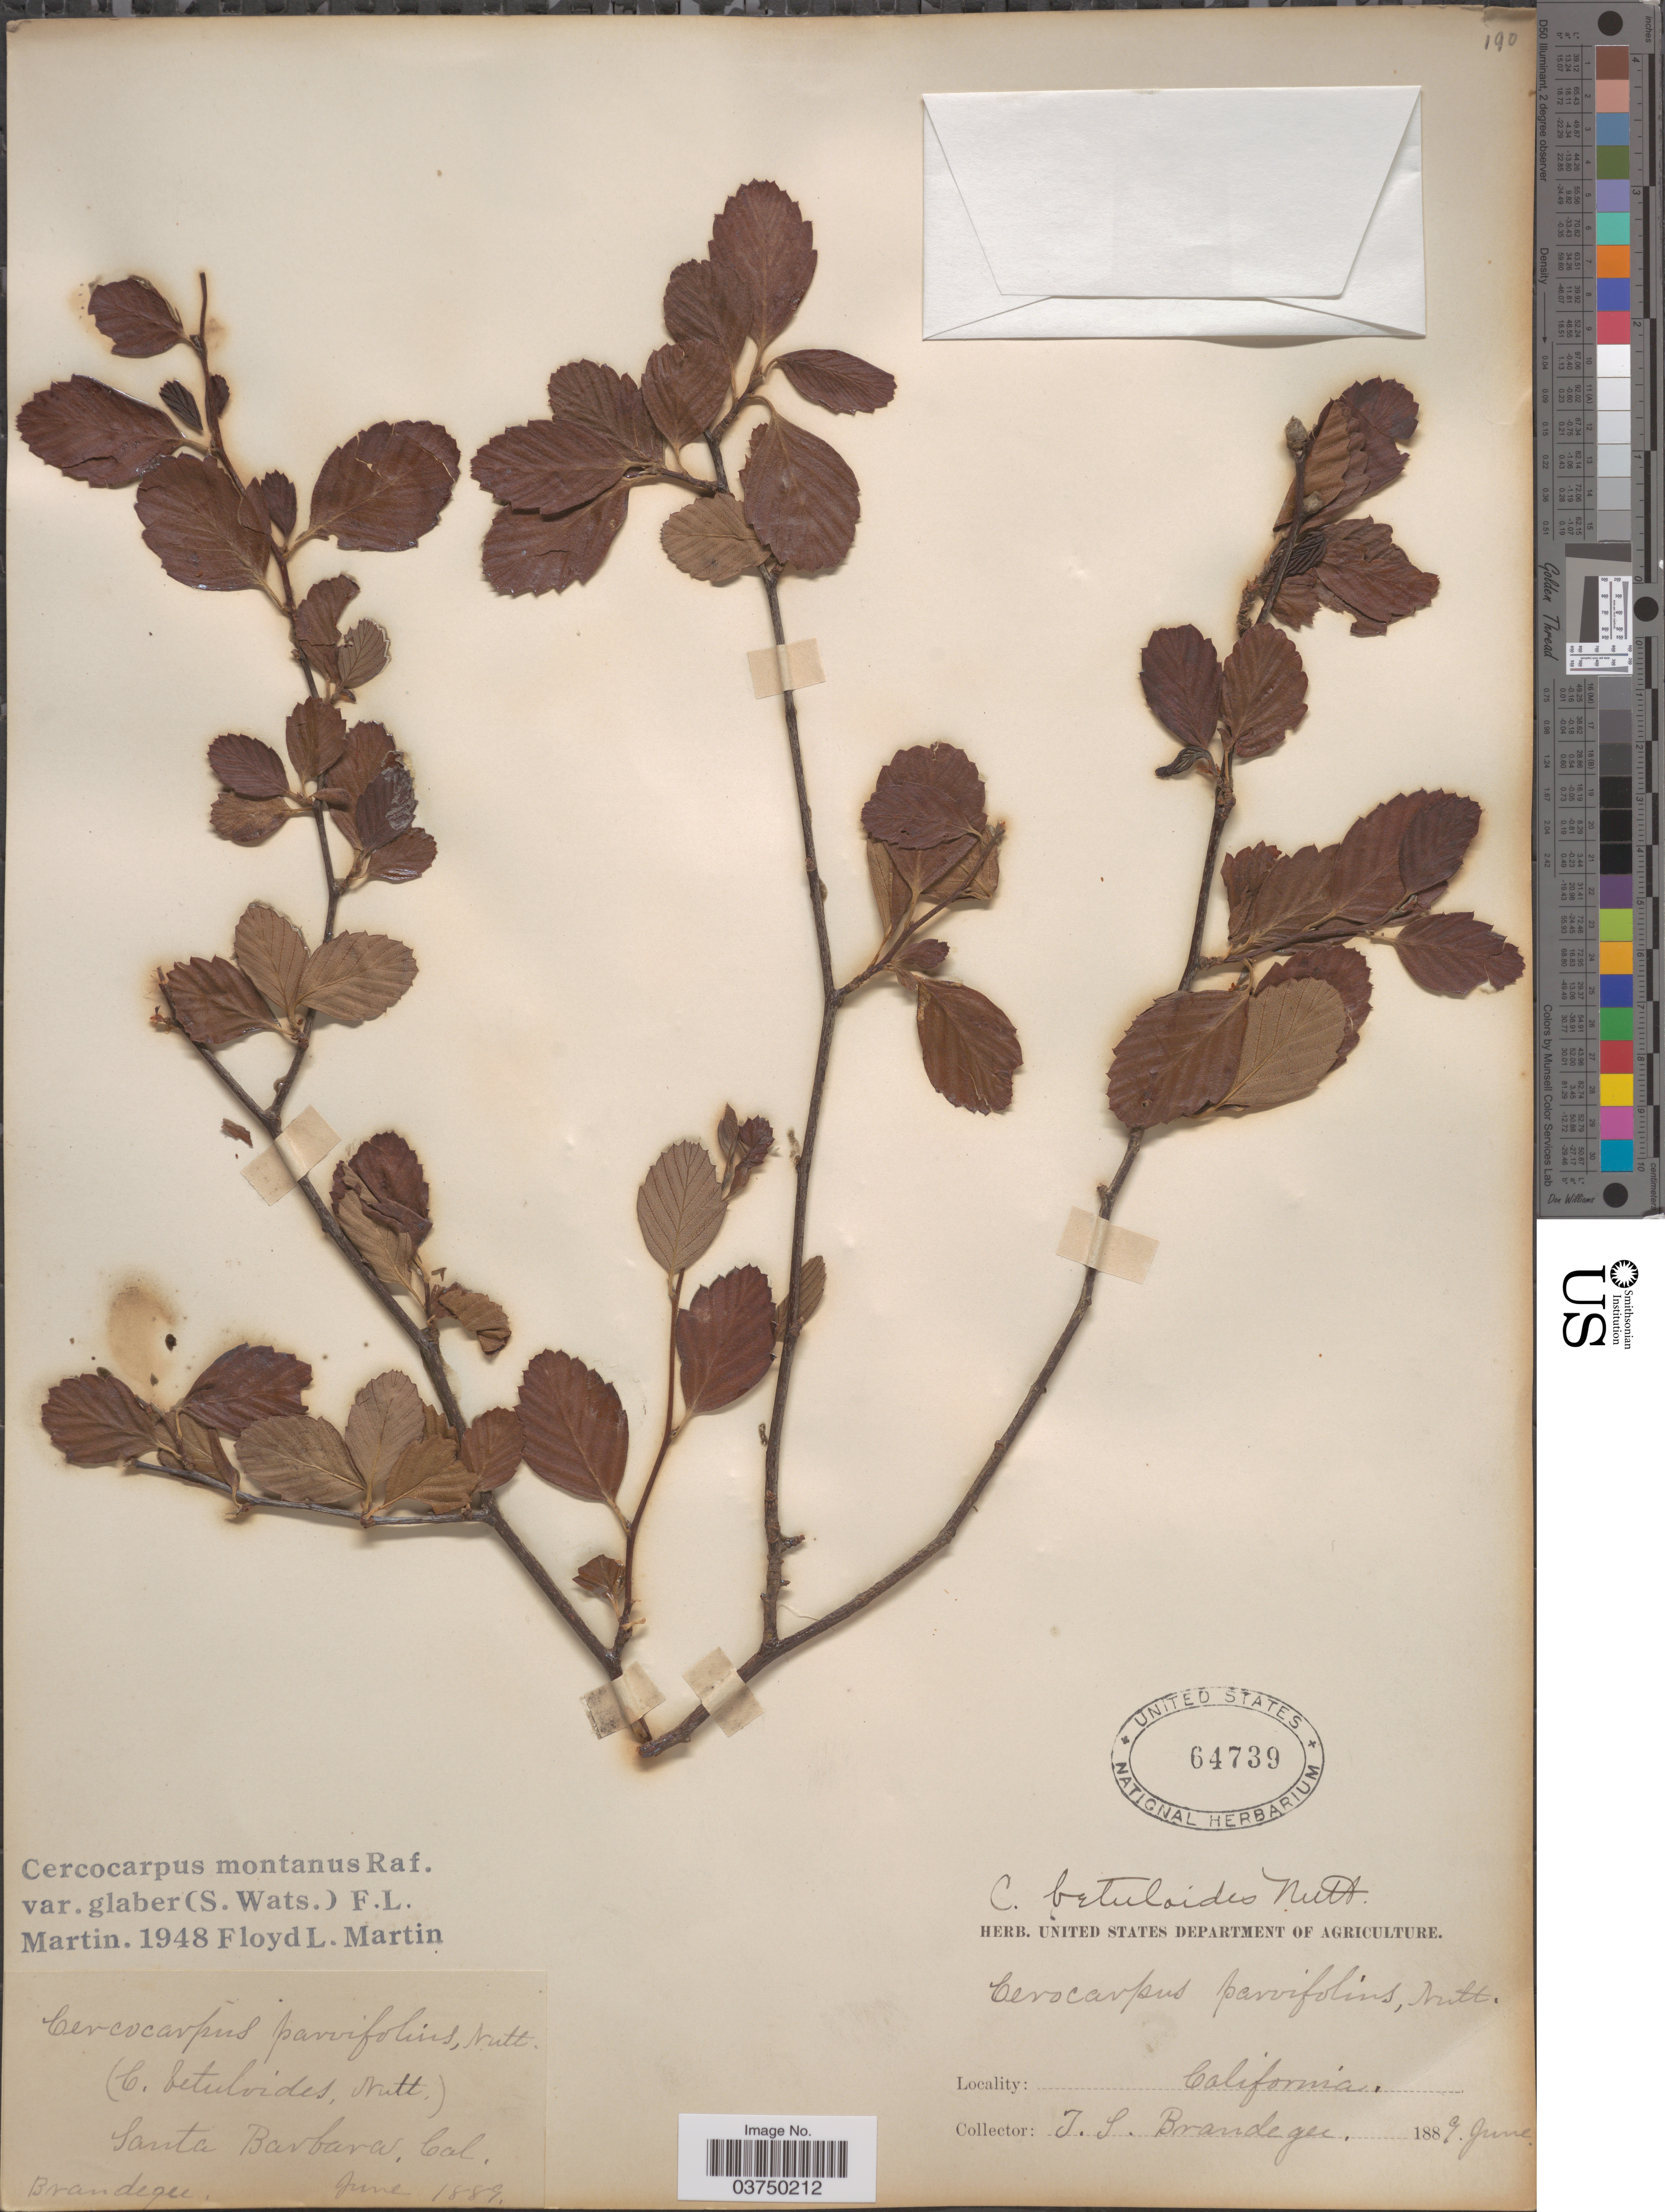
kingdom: Plantae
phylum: Tracheophyta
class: Magnoliopsida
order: Rosales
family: Rosaceae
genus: Cercocarpus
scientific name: Cercocarpus montanus var. glaber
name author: (S. Watson) F.L. Martin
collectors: J. S. Brandegee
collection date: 1889-06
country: United States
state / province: California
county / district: Santa Barbara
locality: Santa Barbara.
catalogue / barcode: US 64739